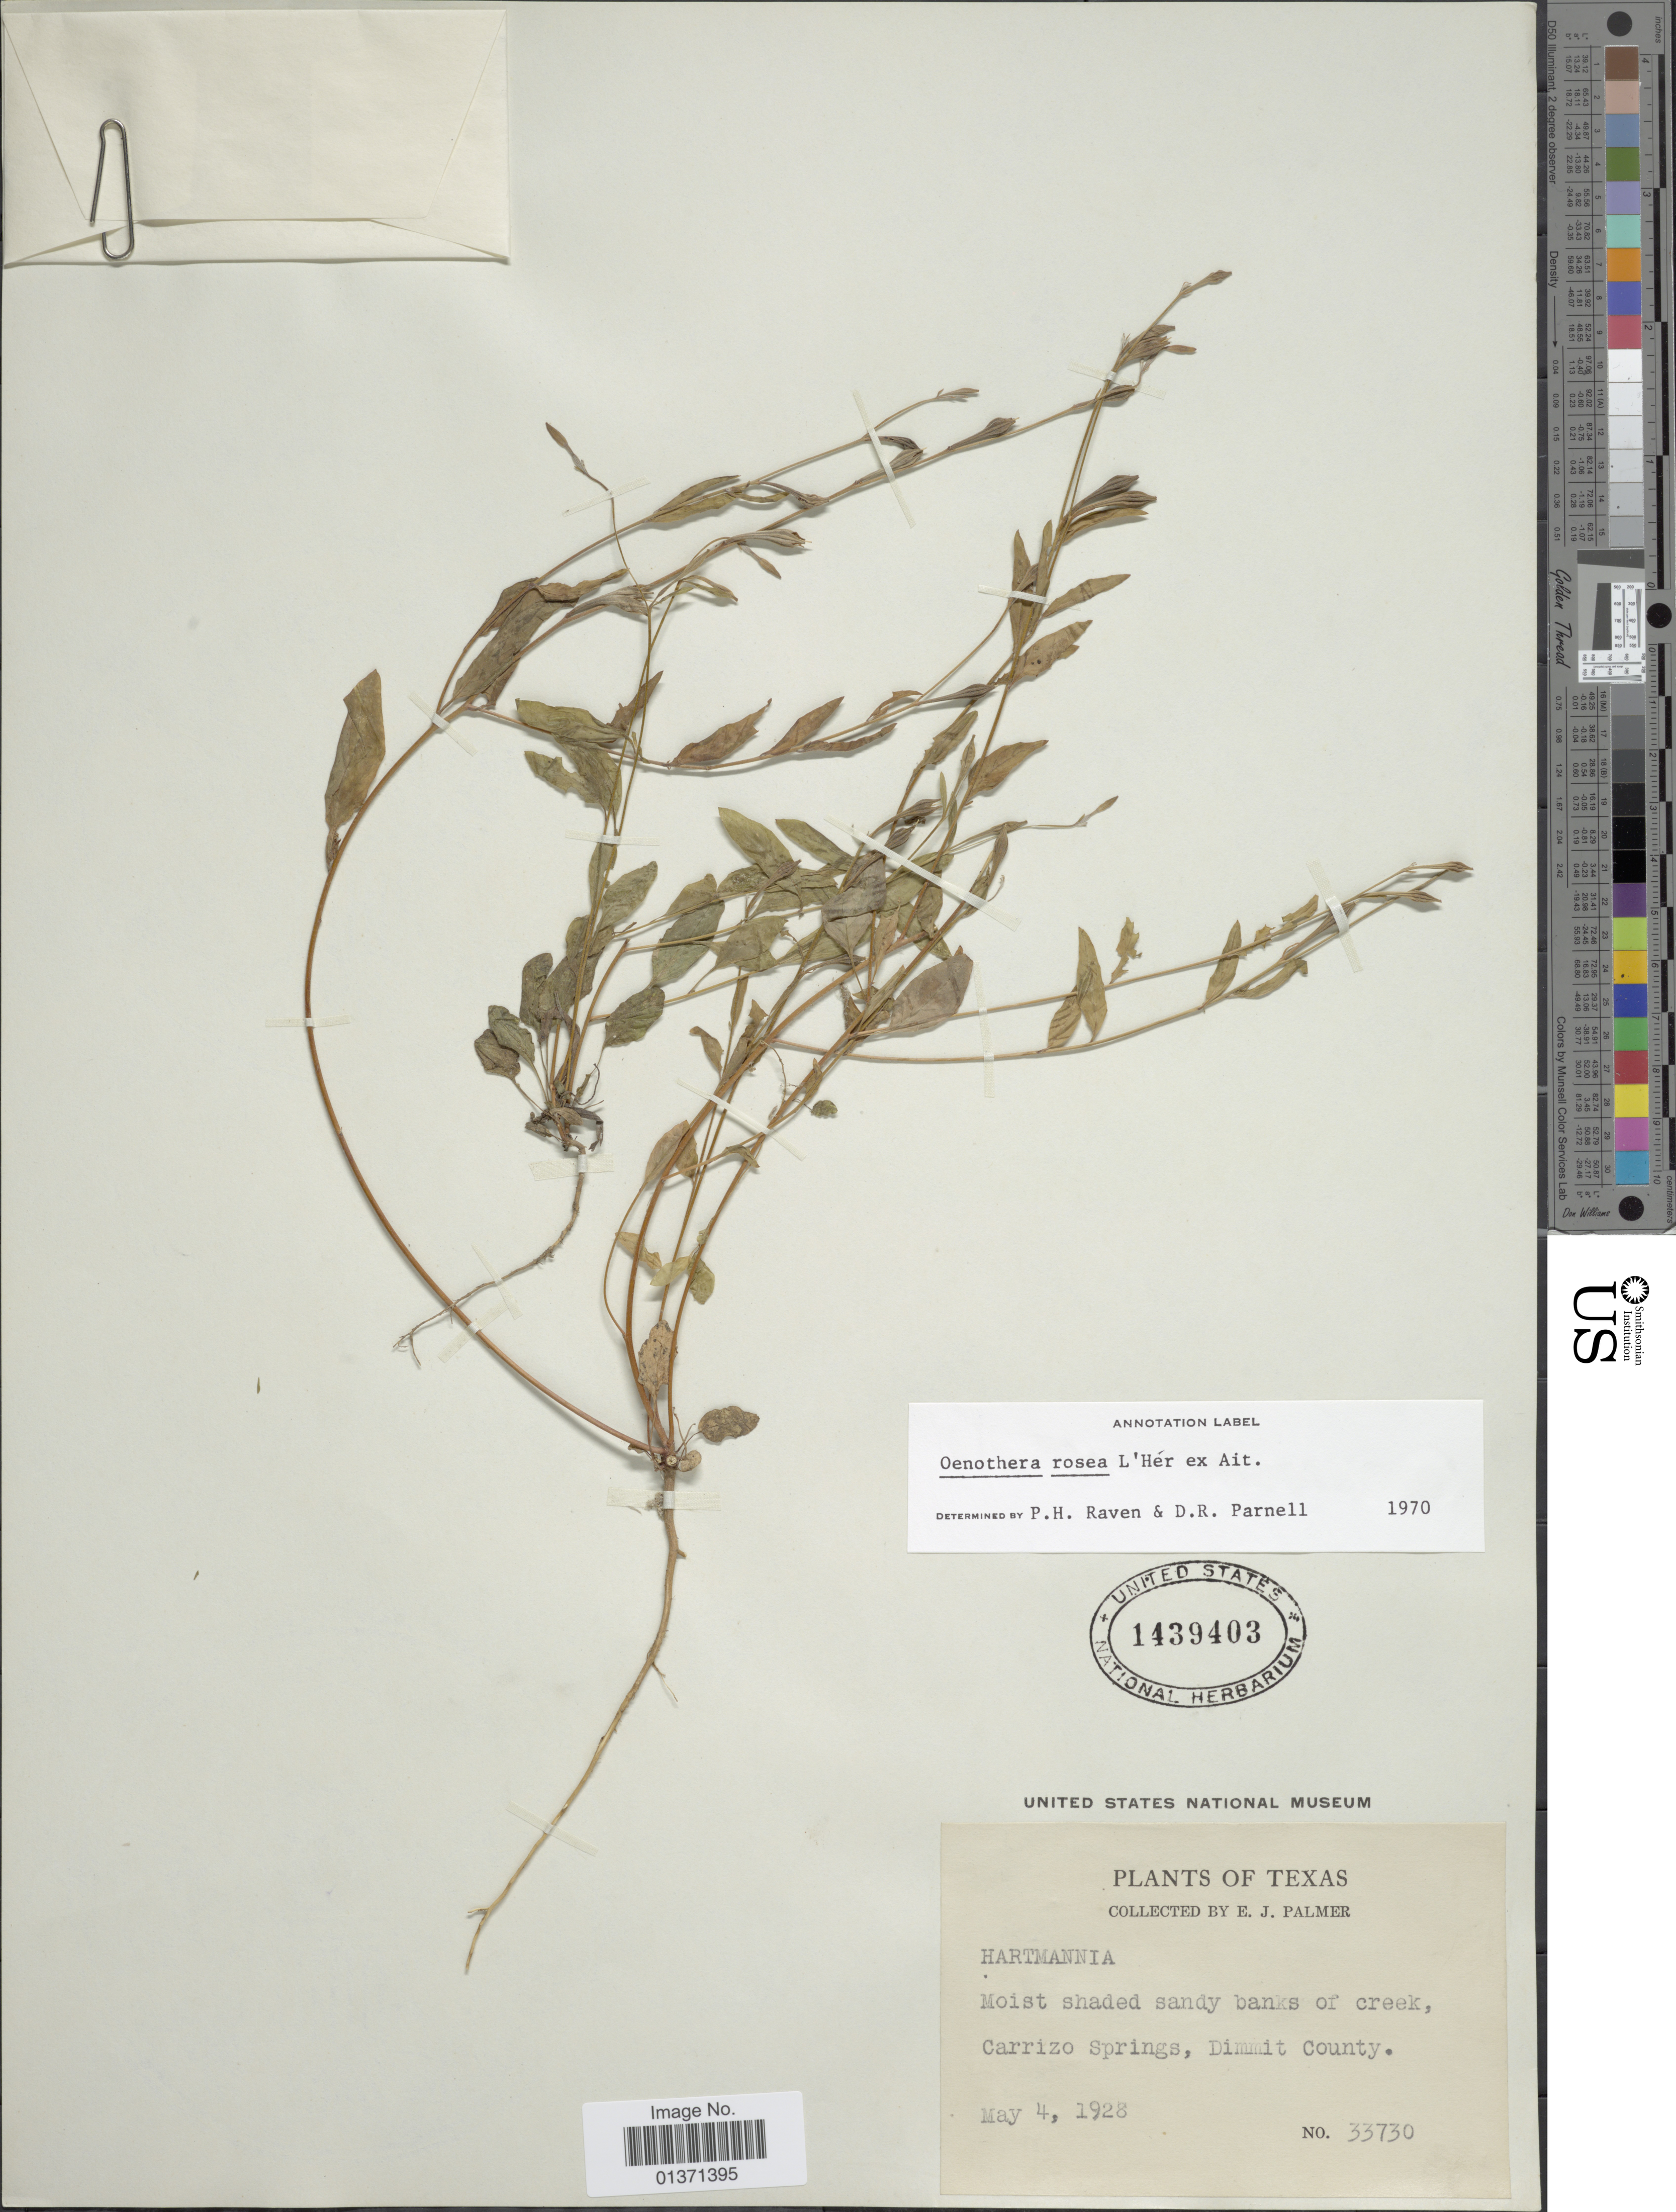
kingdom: Plantae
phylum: Tracheophyta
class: Magnoliopsida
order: Myrtales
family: Onagraceae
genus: Oenothera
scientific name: Oenothera rosea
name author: L'Hér. ex Aiton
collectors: E. J. Palmer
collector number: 33730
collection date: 1928-05-04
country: United States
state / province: Texas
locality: Moist shaded sandy banks of creek, Carrizo Springs, Dimmit County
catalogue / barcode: US 1439403